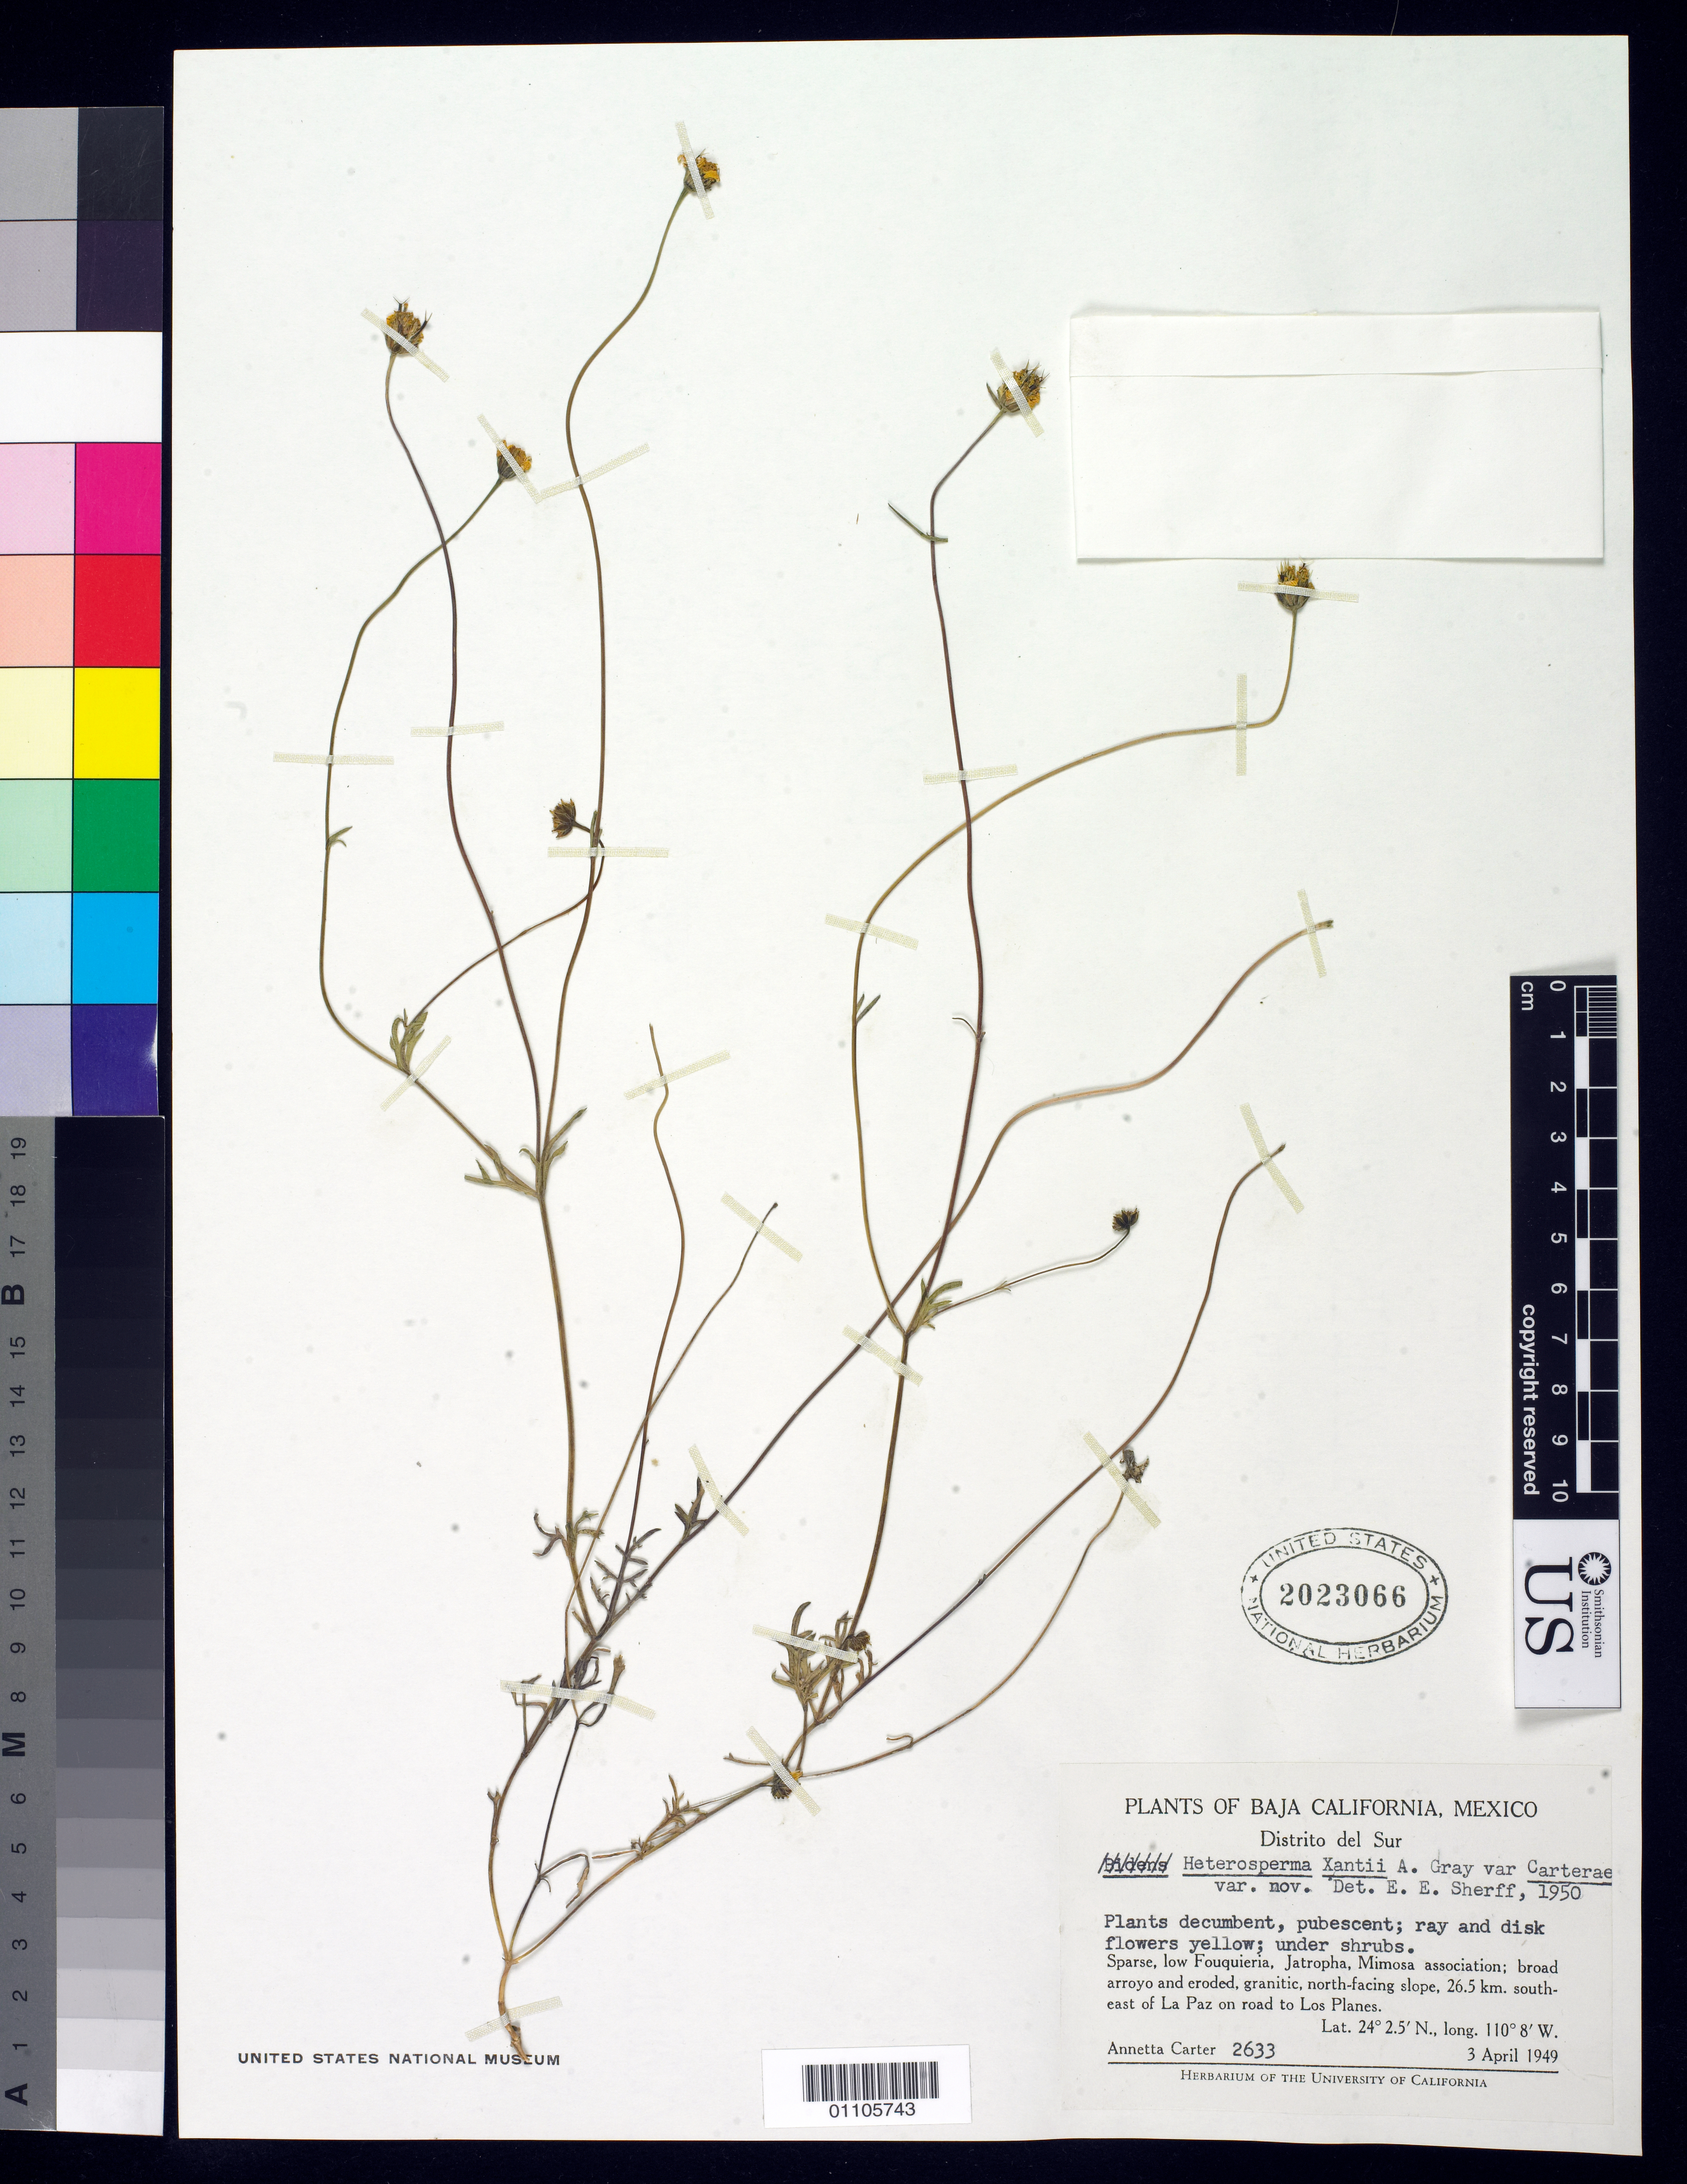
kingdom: Plantae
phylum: Tracheophyta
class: Magnoliopsida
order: Asterales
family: Asteraceae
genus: Heterosperma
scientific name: Heterosperma xanti var. carterae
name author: Sherff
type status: Isotype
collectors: A. M. Carter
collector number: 2633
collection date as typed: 03 Apr 1949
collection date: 1949-04-03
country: Mexico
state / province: Baja California Sur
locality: Baja California, Distrito del Sur. 26.5 km southeast of La Paz on road to Los Planes.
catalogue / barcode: US 2023066